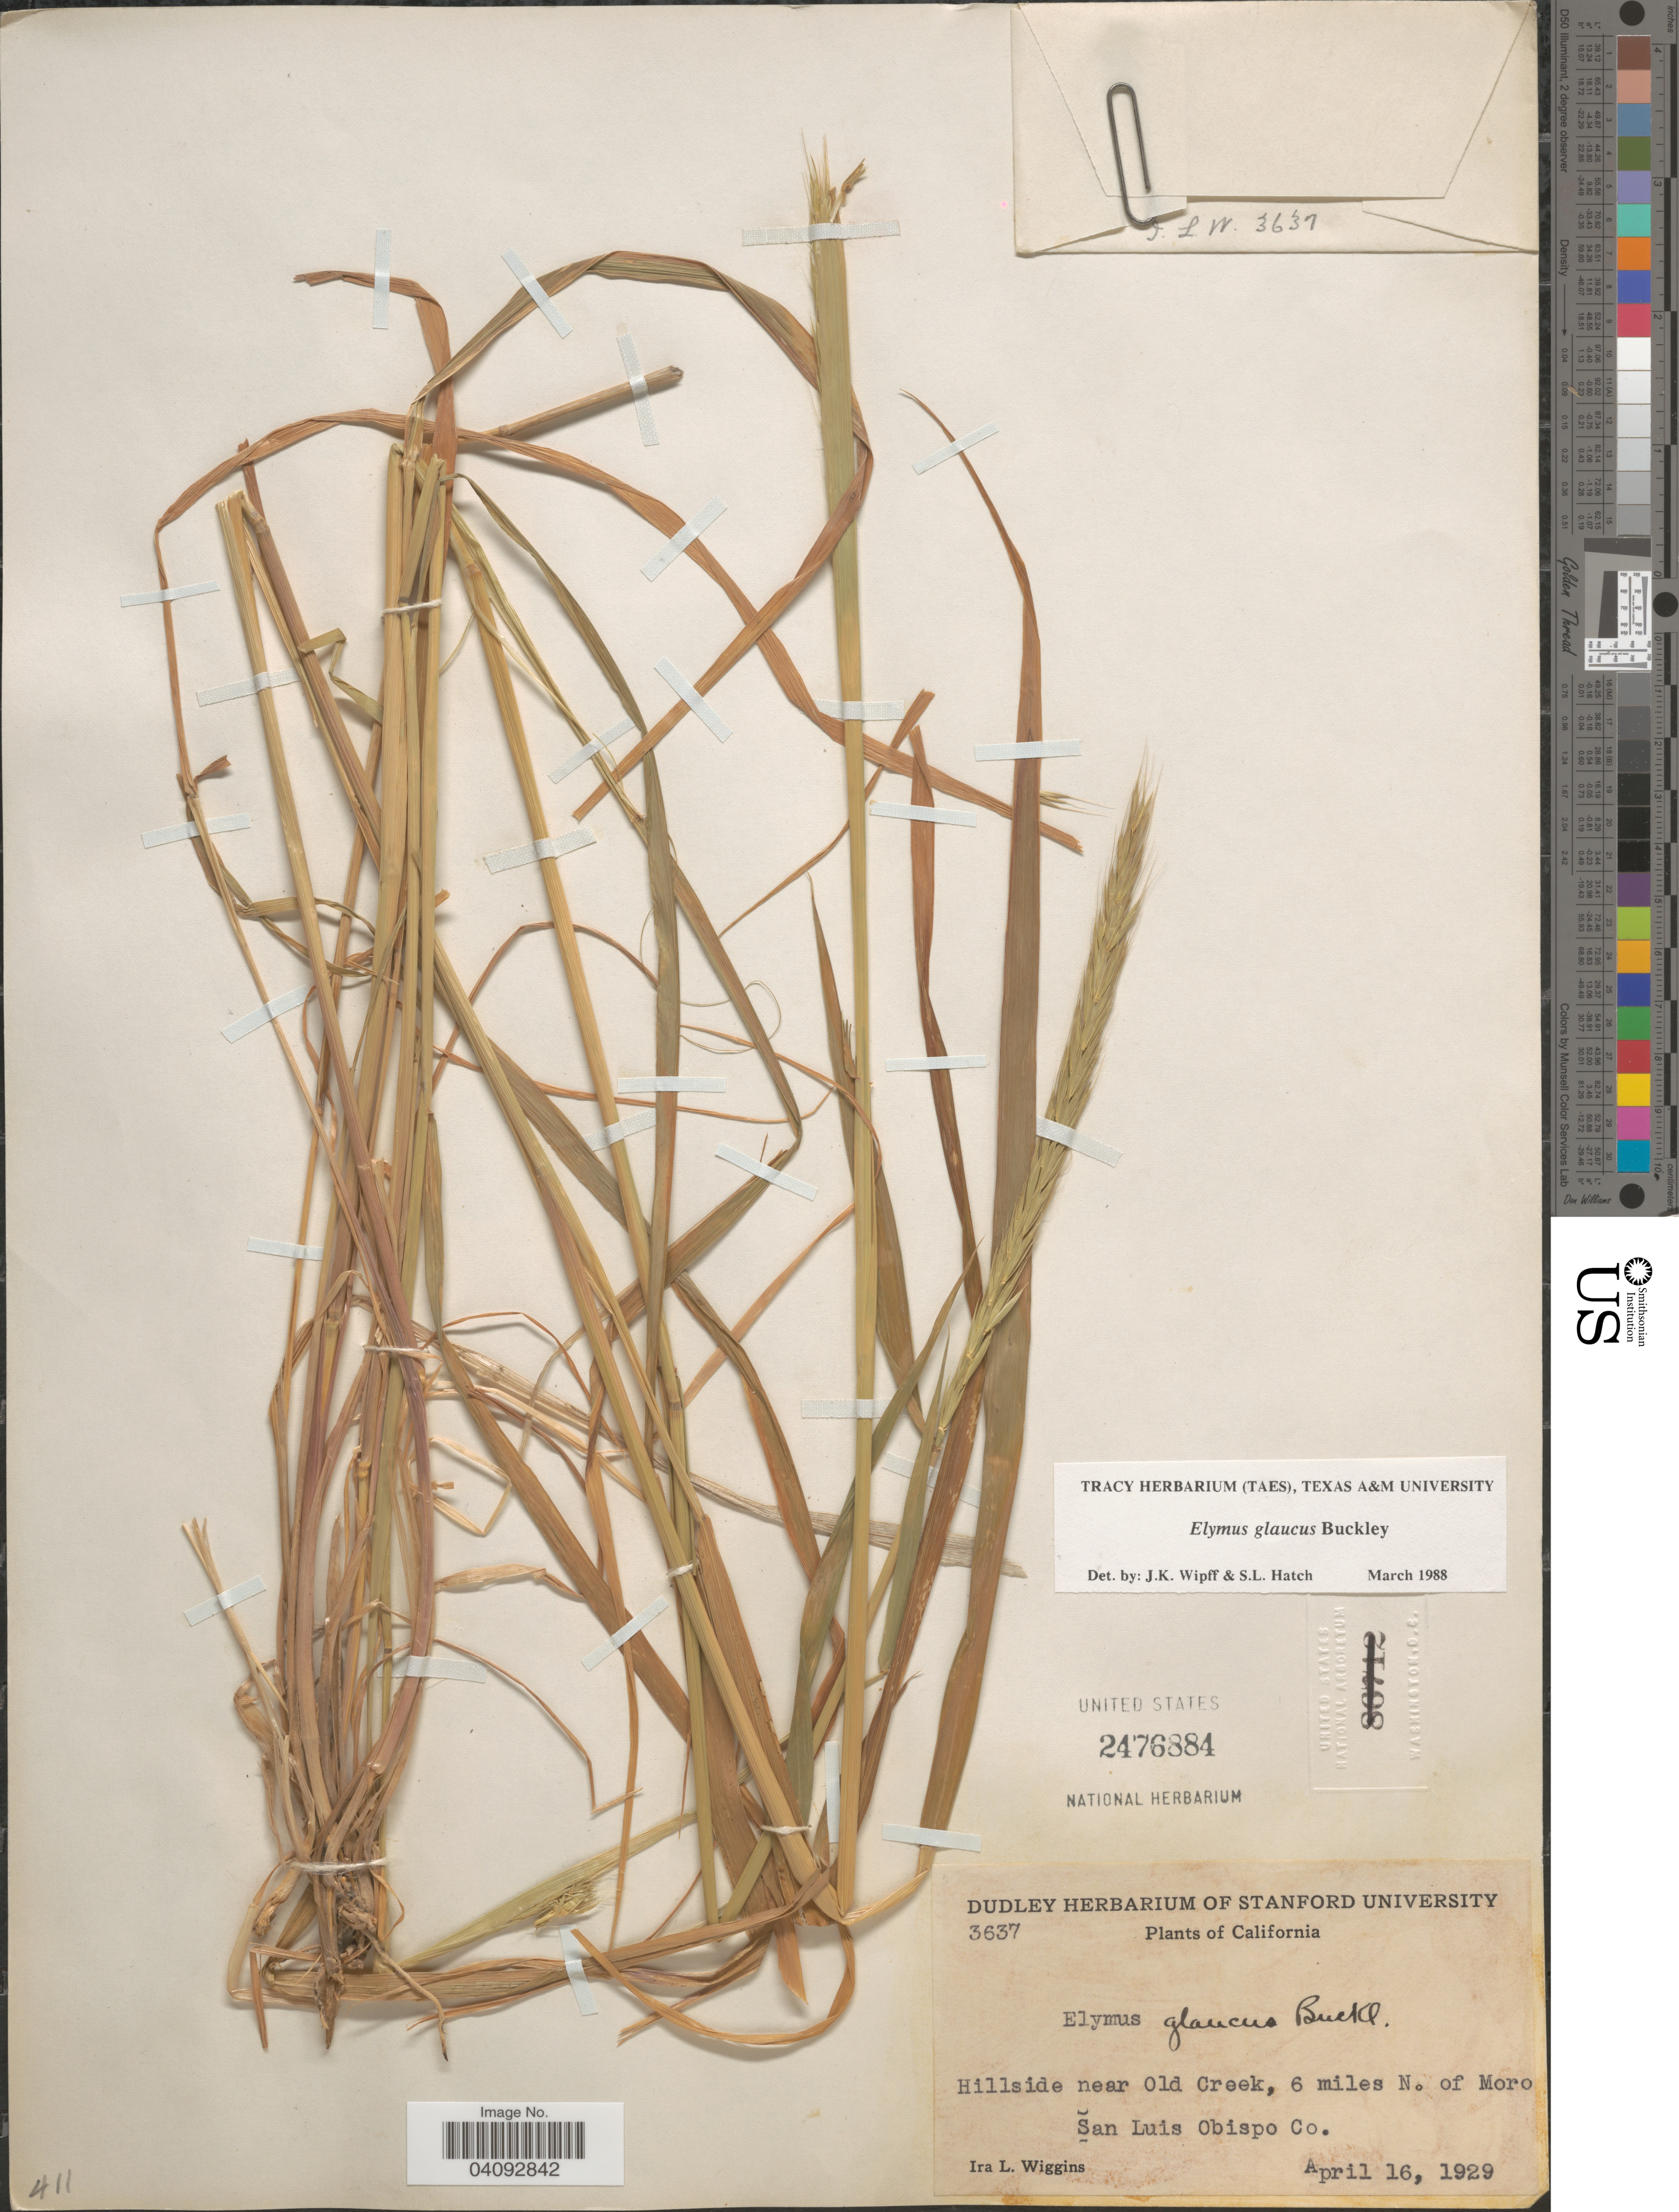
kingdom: Plantae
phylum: Tracheophyta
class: Liliopsida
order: Poales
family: Poaceae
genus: Elymus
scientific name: Elymus glaucus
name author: Buckley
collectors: I. L. Wiggins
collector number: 3637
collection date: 1929-04-16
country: United States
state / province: California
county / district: San Luis Obispo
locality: Hillside near Old Creek, 6 miles N. of Moro. San Luis Obispo Co.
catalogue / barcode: US 2476884